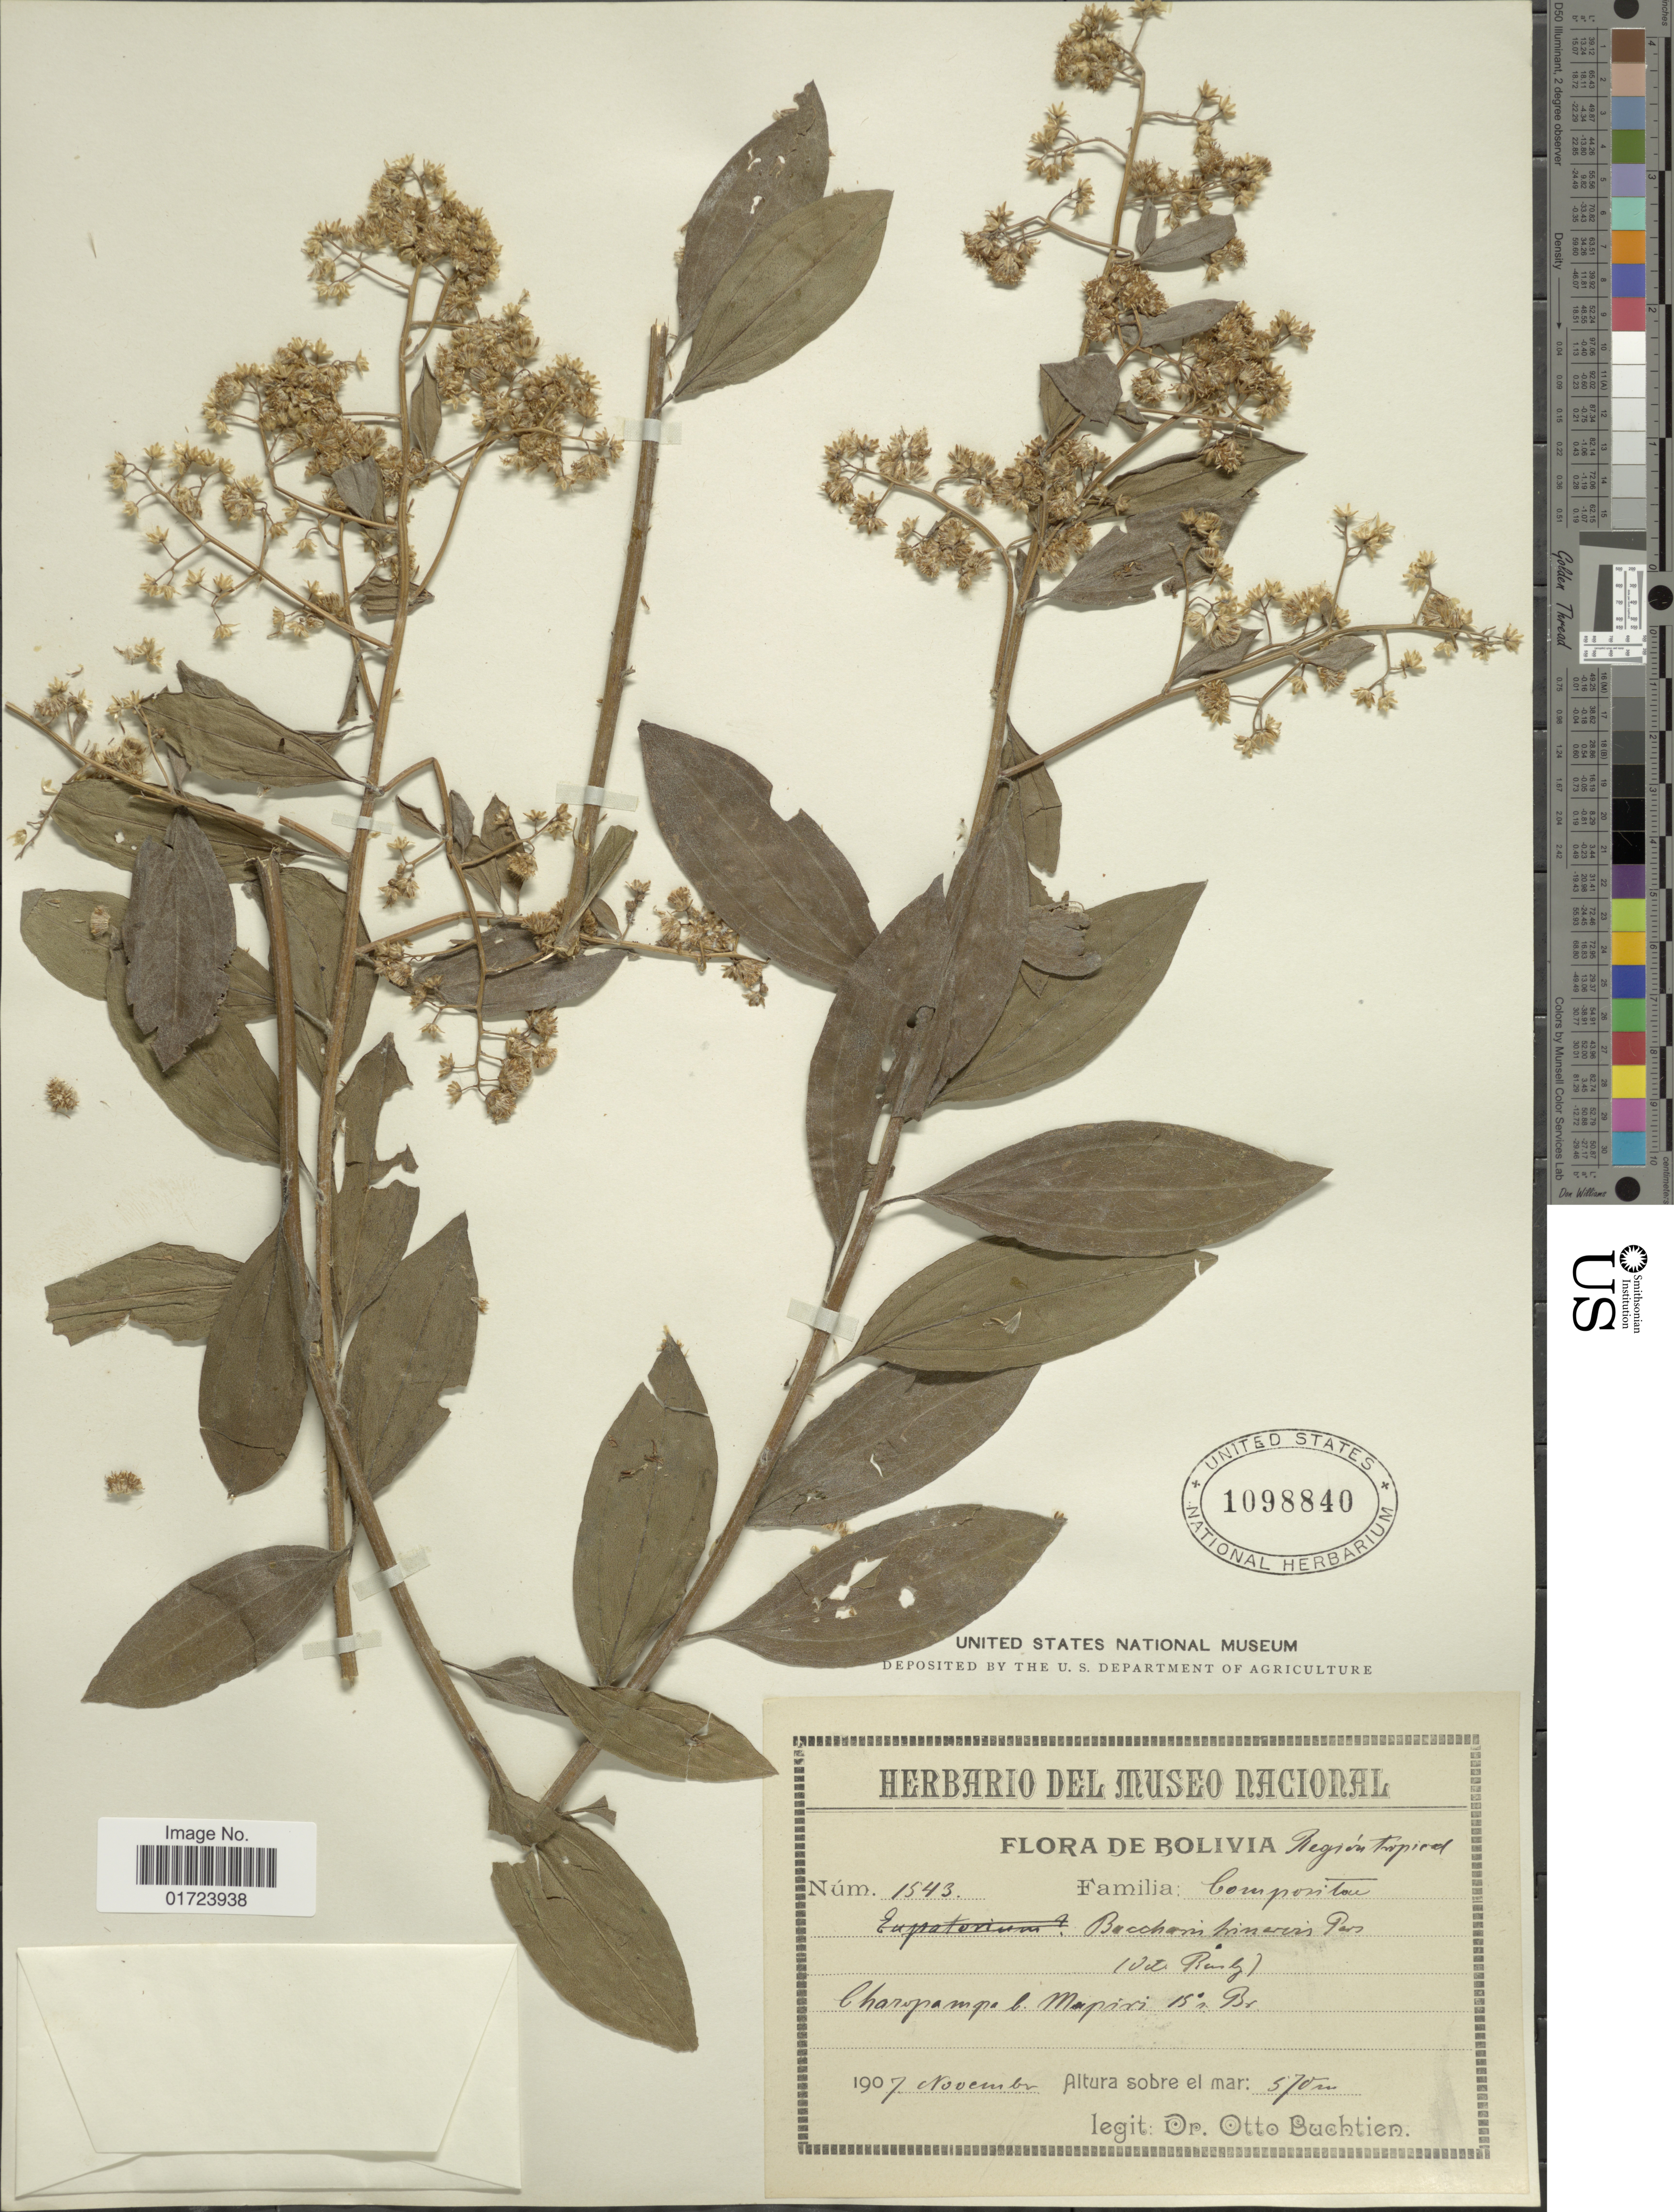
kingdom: Plantae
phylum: Tracheophyta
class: Magnoliopsida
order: Asterales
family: Asteraceae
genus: Baccharis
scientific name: Baccharis trinervis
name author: (Lam.) Pers.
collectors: O. Buchtien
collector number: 1543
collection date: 1907-11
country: Bolivia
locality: Bolivia, Region Tropical. Charopampa b. Mapiri.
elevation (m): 570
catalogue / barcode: US 1098840